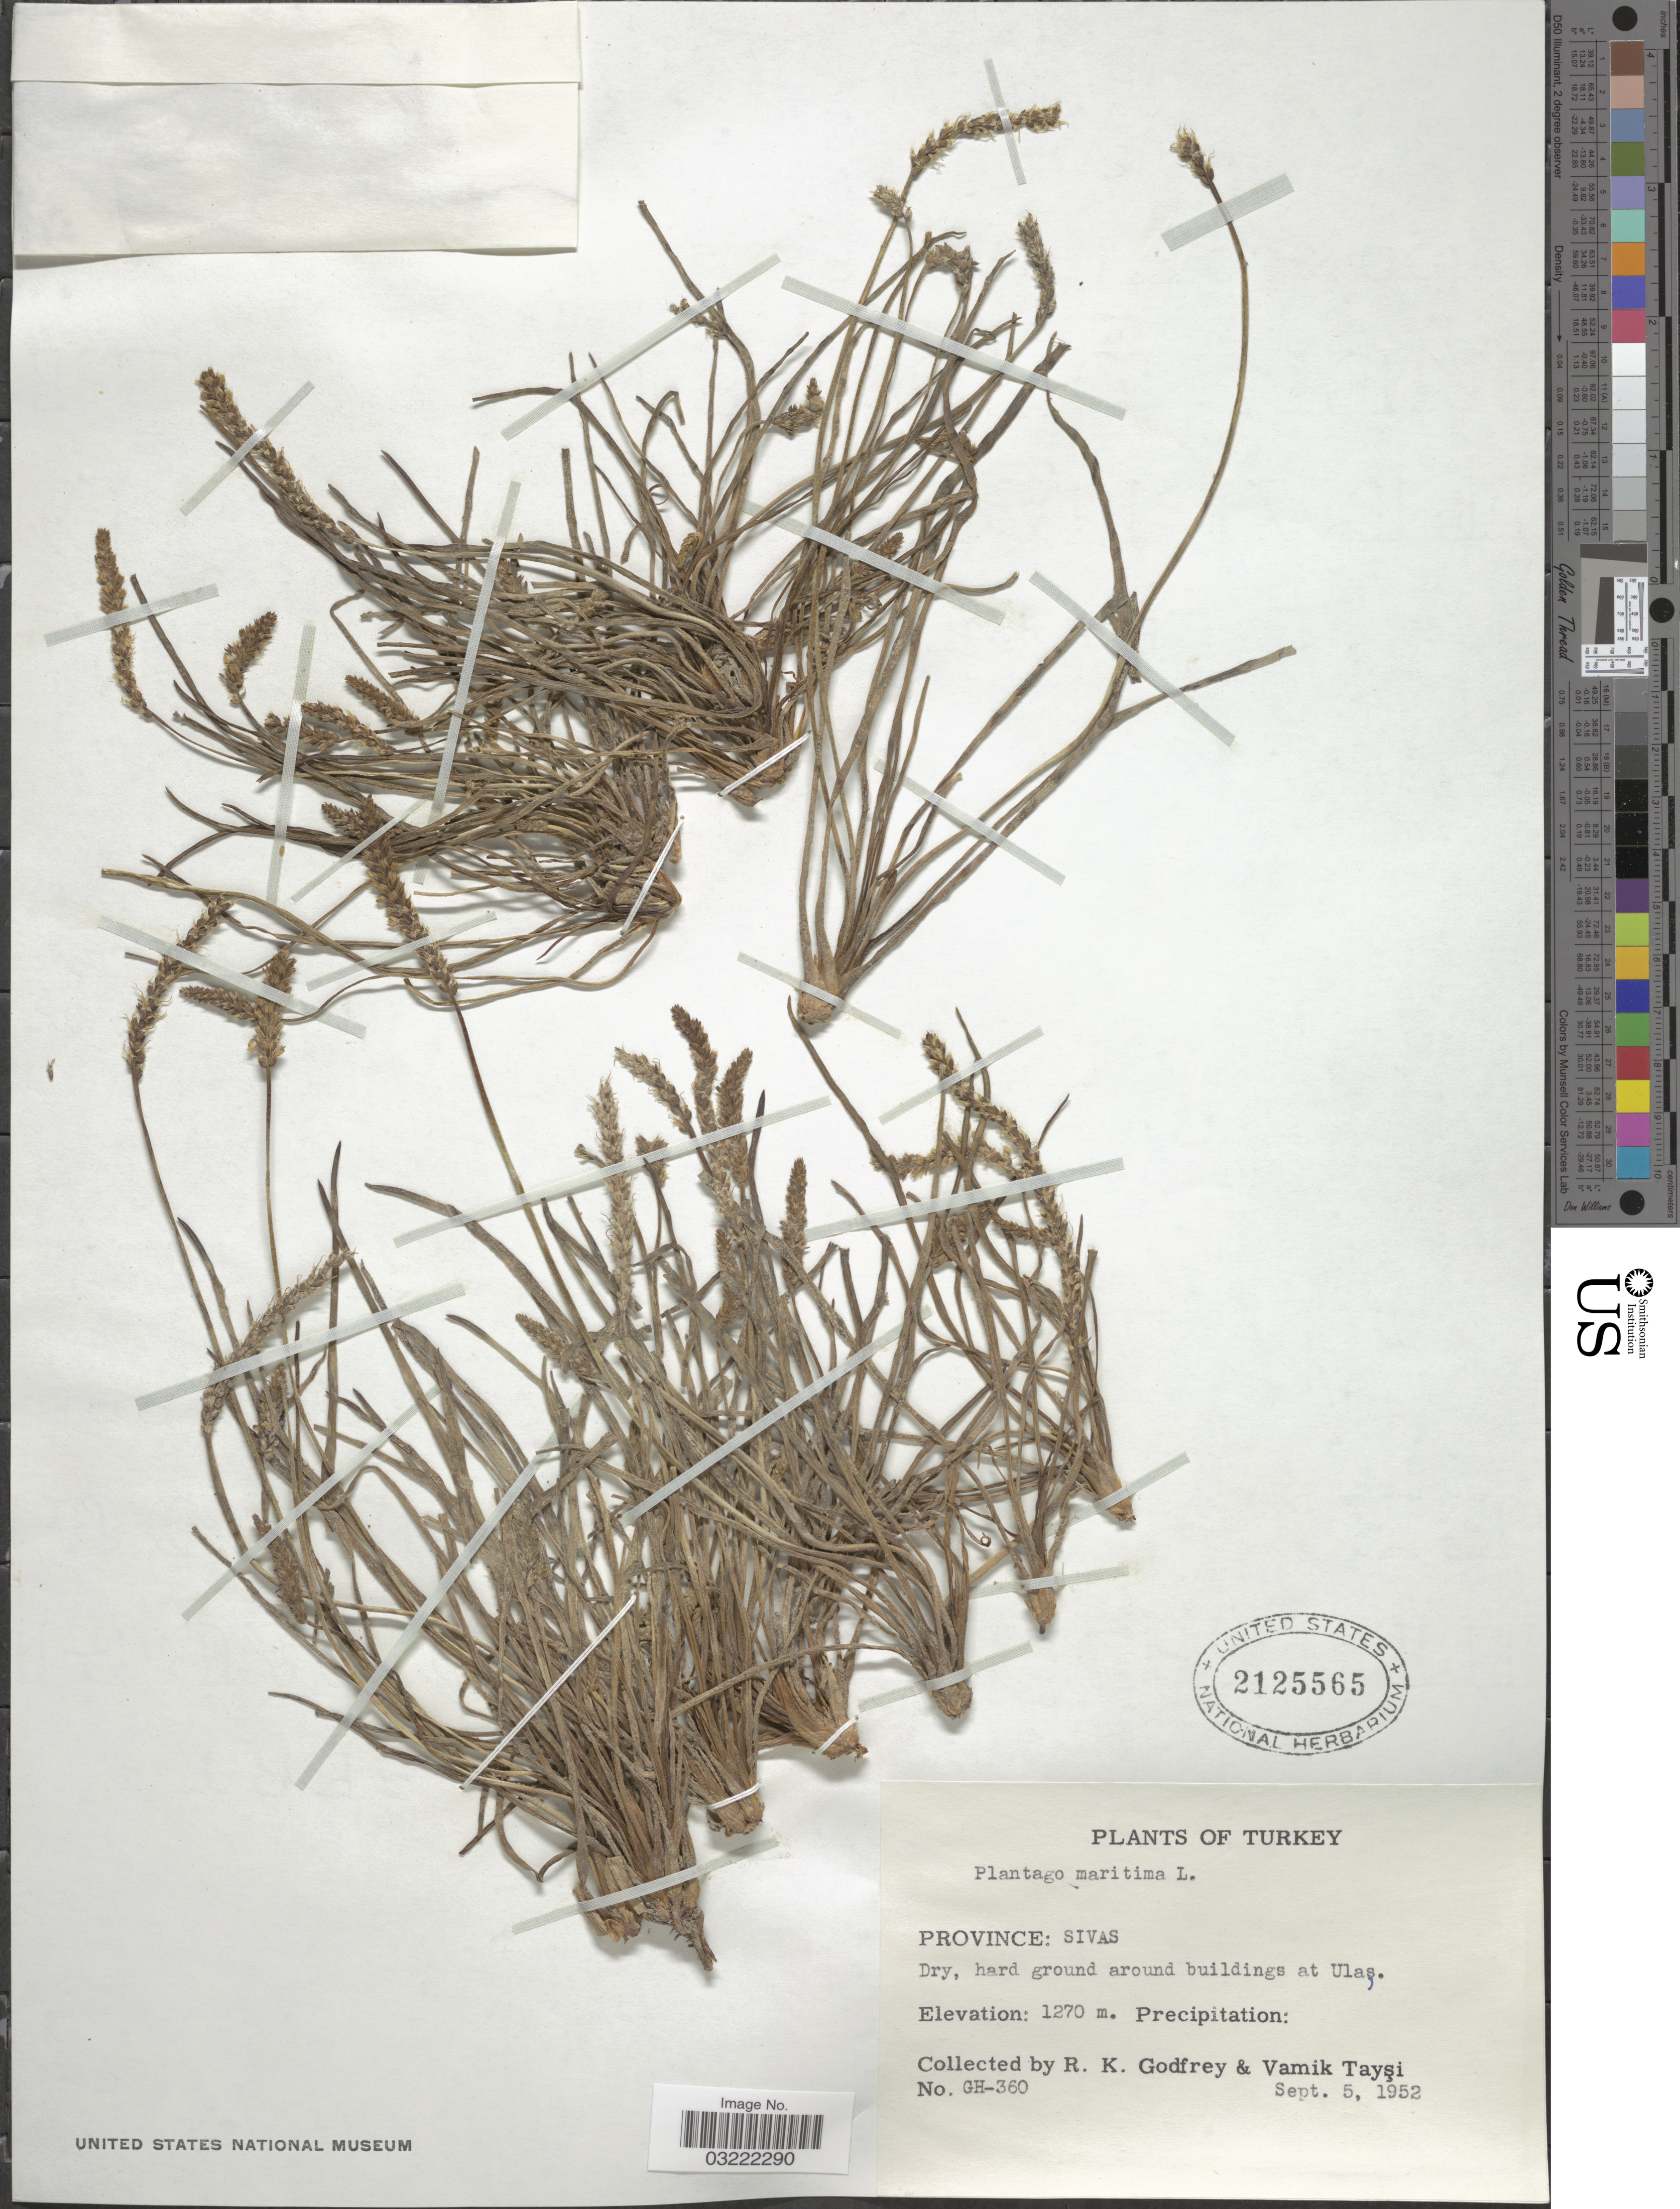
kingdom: Plantae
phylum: Tracheophyta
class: Magnoliopsida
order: Lamiales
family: Plantaginaceae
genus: Plantago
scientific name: Plantago maritima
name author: L.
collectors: R. K. Godfrey & V. Taysi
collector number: GH-360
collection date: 1952-09-05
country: Turkey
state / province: Sivas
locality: Dry, hard ground around buildings at Ulas.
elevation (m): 1270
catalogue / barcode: US 2125565